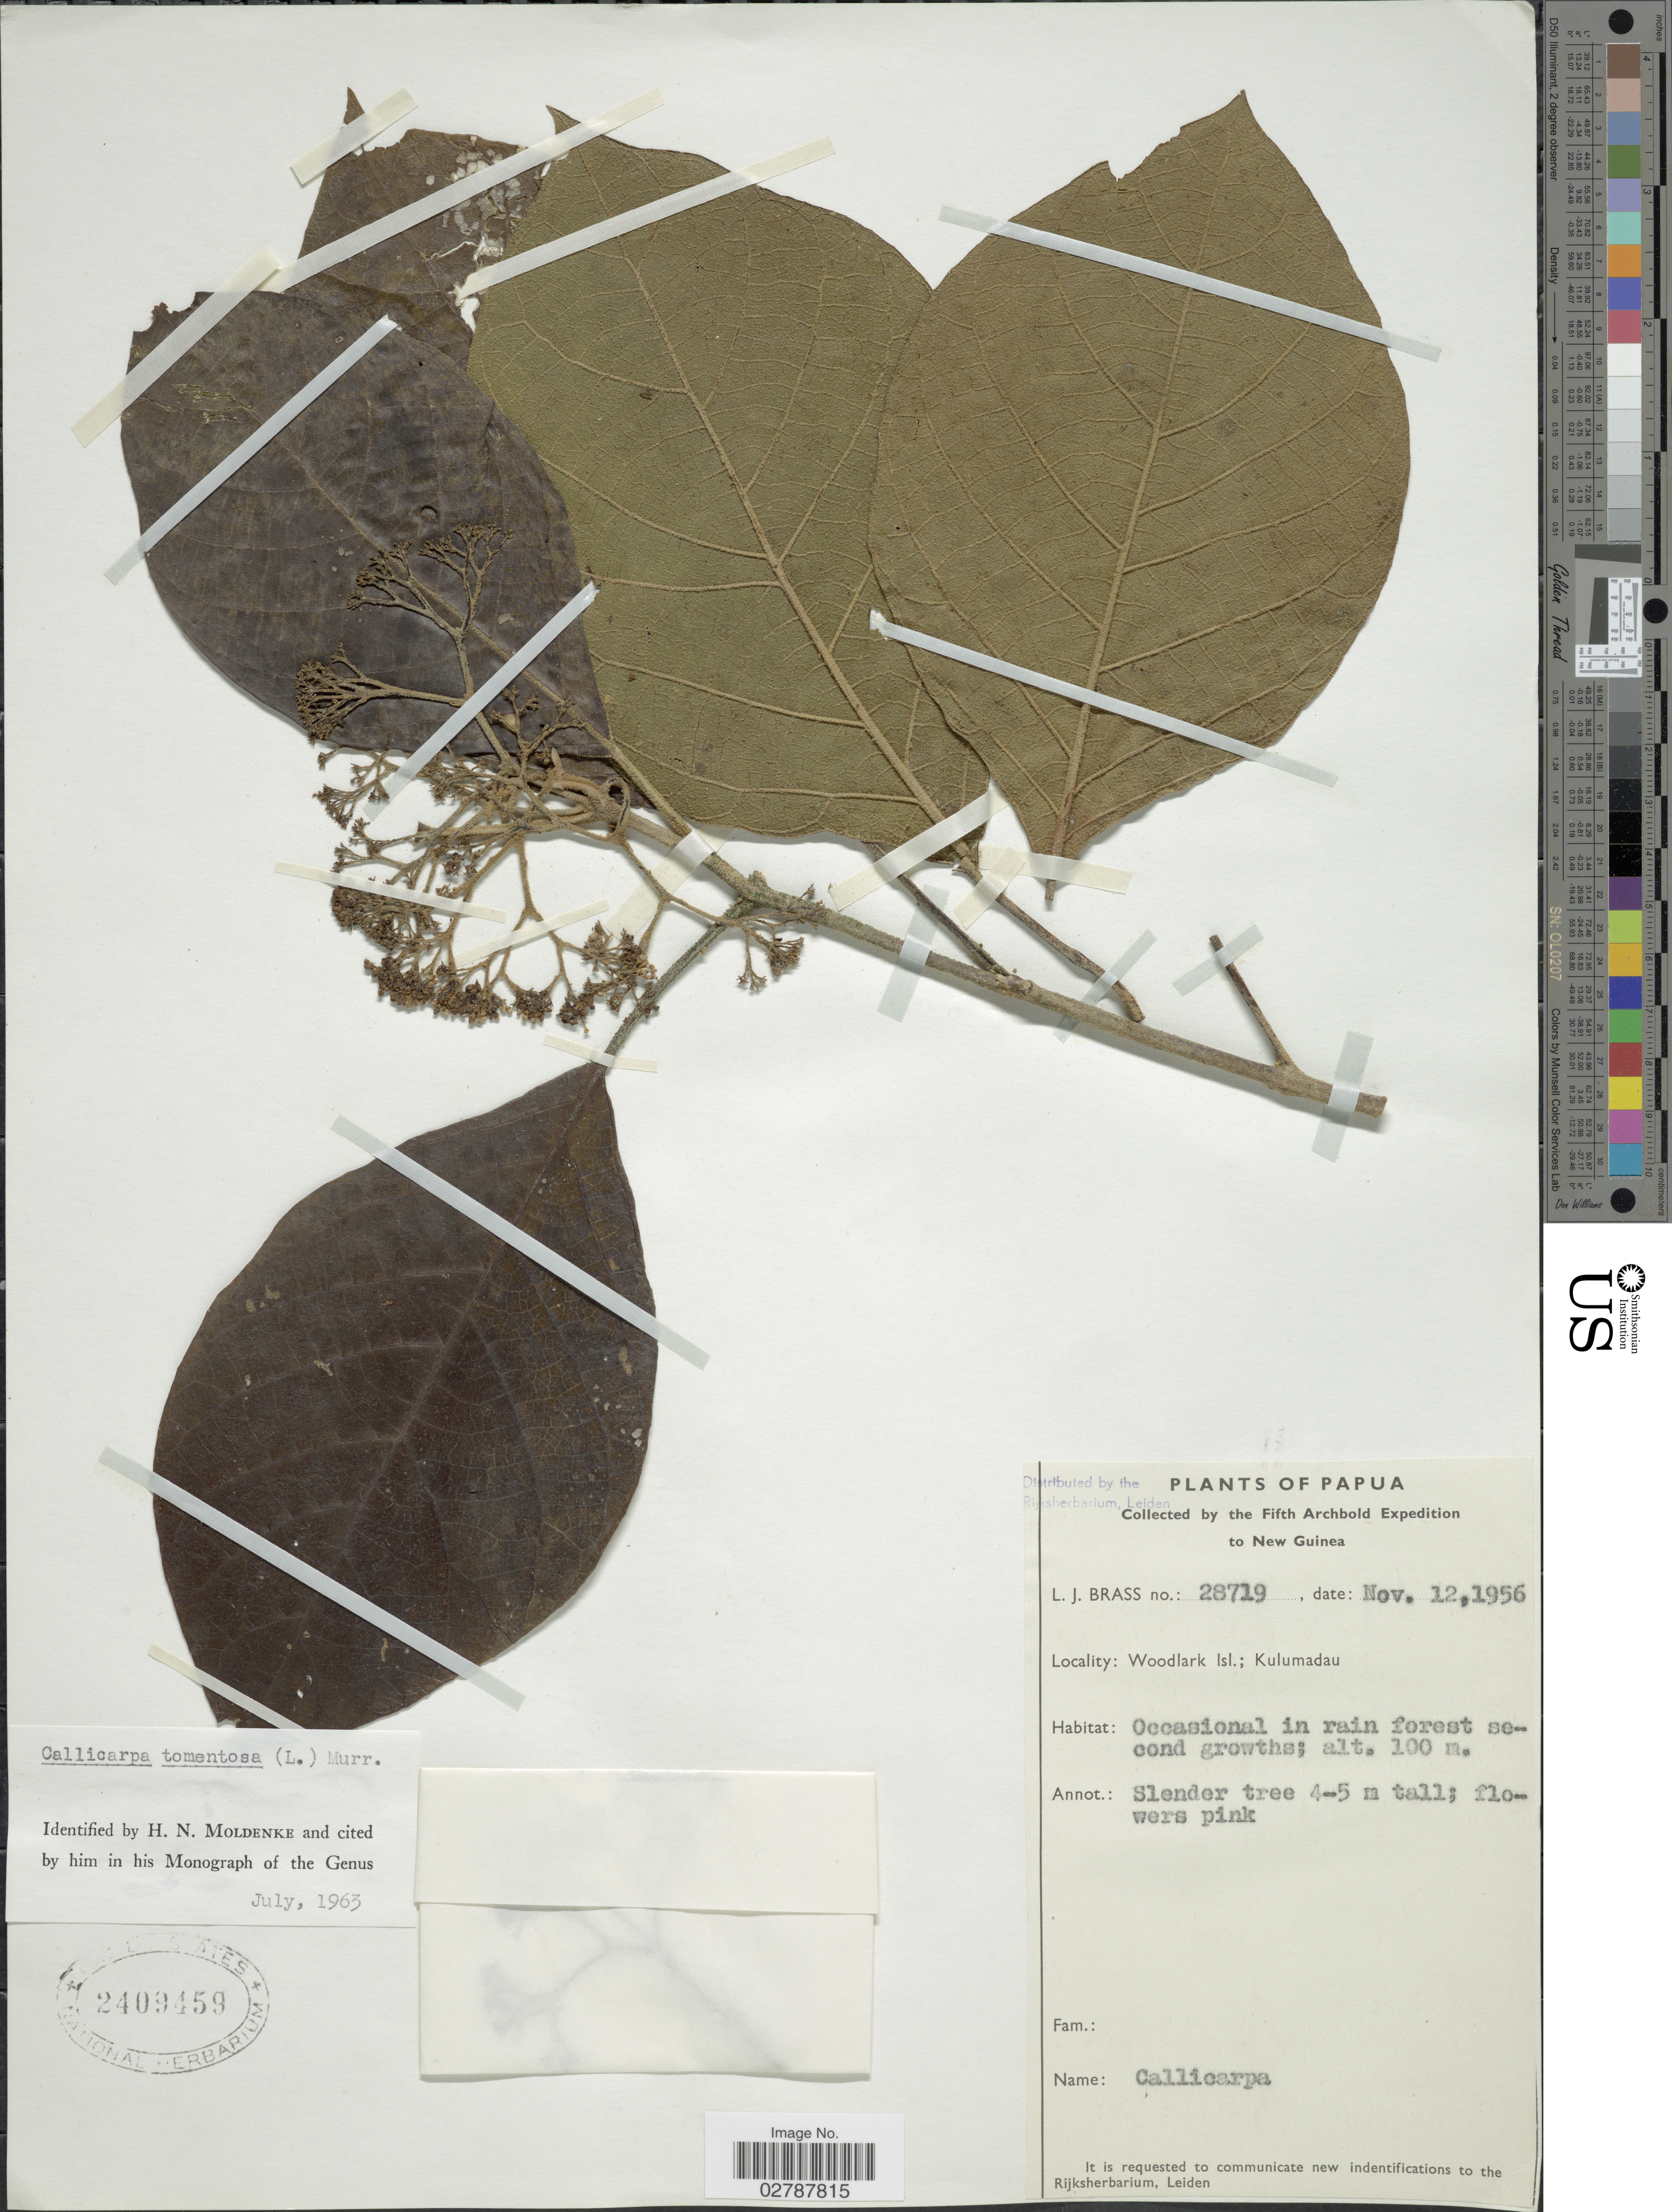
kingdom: Plantae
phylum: Tracheophyta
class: Magnoliopsida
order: Lamiales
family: Lamiaceae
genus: Callicarpa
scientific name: Callicarpa tomentosa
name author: (L.) L.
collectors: L. J. Brass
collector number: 28719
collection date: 1956-11-12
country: Papua New Guinea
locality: Papua. New Guinea. Woodlark Isl.; Kulumadau.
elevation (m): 100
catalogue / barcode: US 2409459